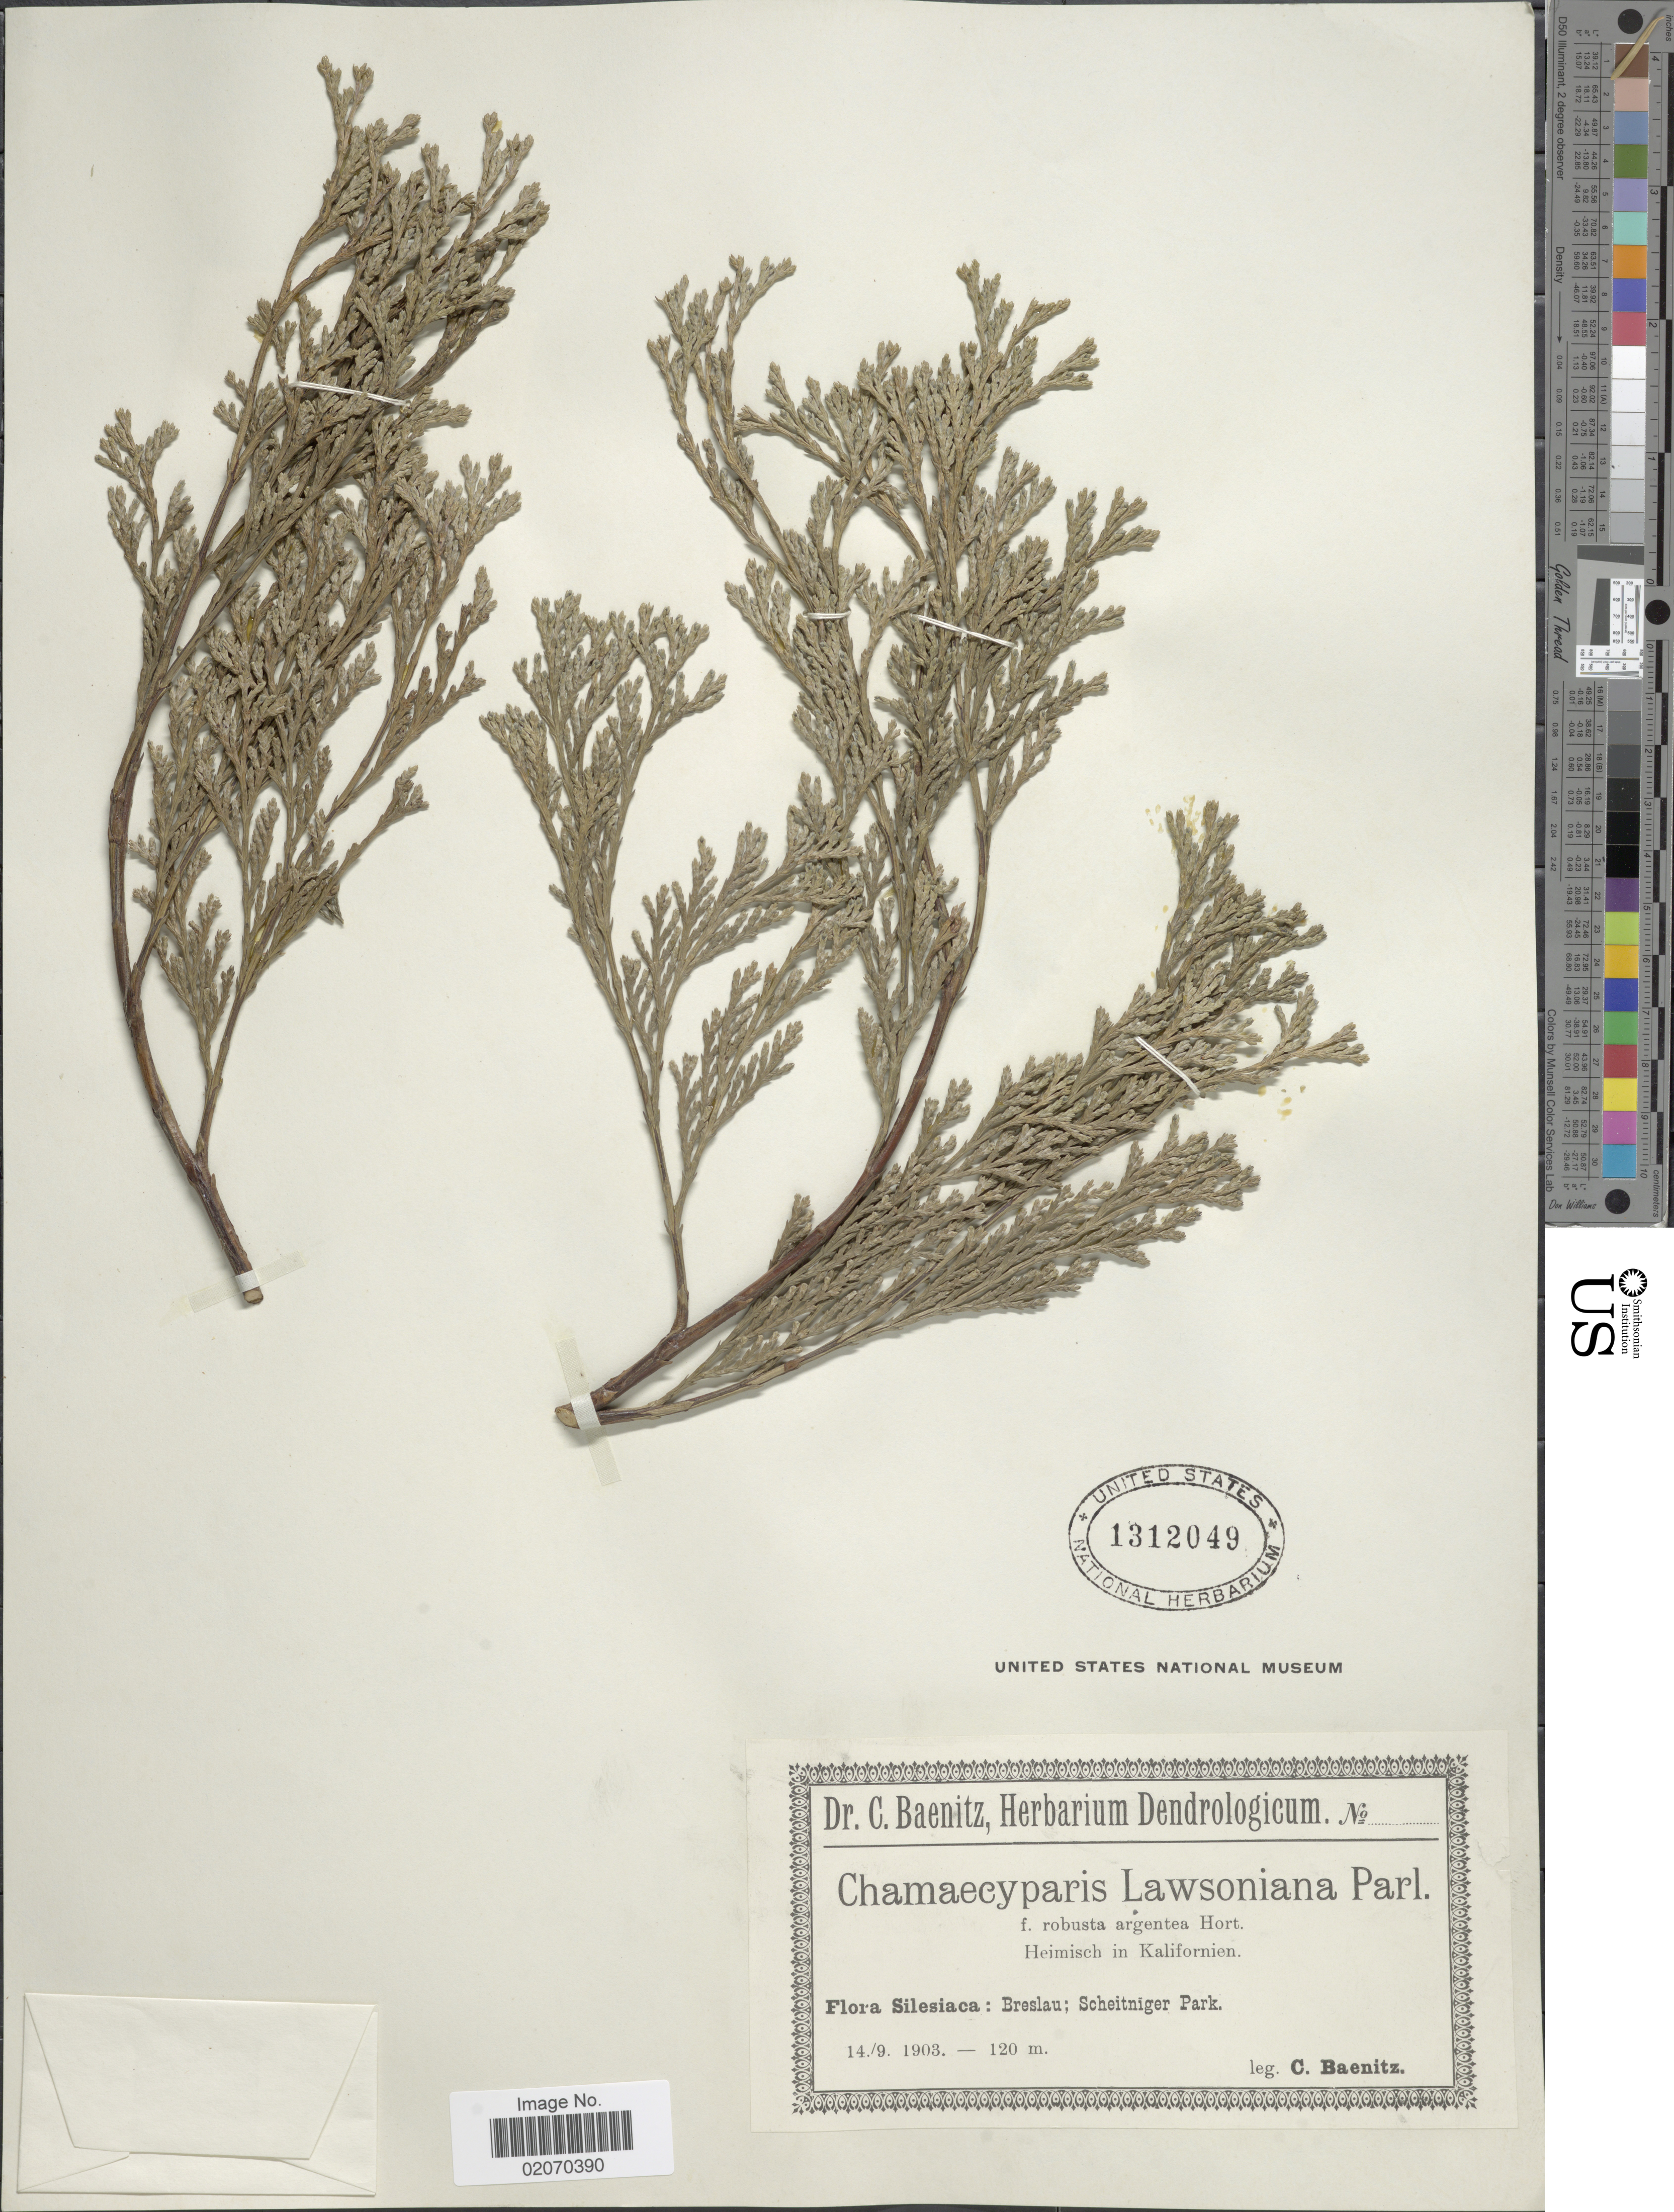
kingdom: Plantae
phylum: Tracheophyta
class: Pinopsida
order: Pinales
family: Cupressaceae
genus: Chamaecyparis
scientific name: Chamaecyparis lawsoniana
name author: (A. Murray bis) Parl.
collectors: C. G. Baenitz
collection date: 1903-09-14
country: Poland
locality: Silesiaca: Breslau; Scheitniger Park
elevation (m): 120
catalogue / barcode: US 1312049